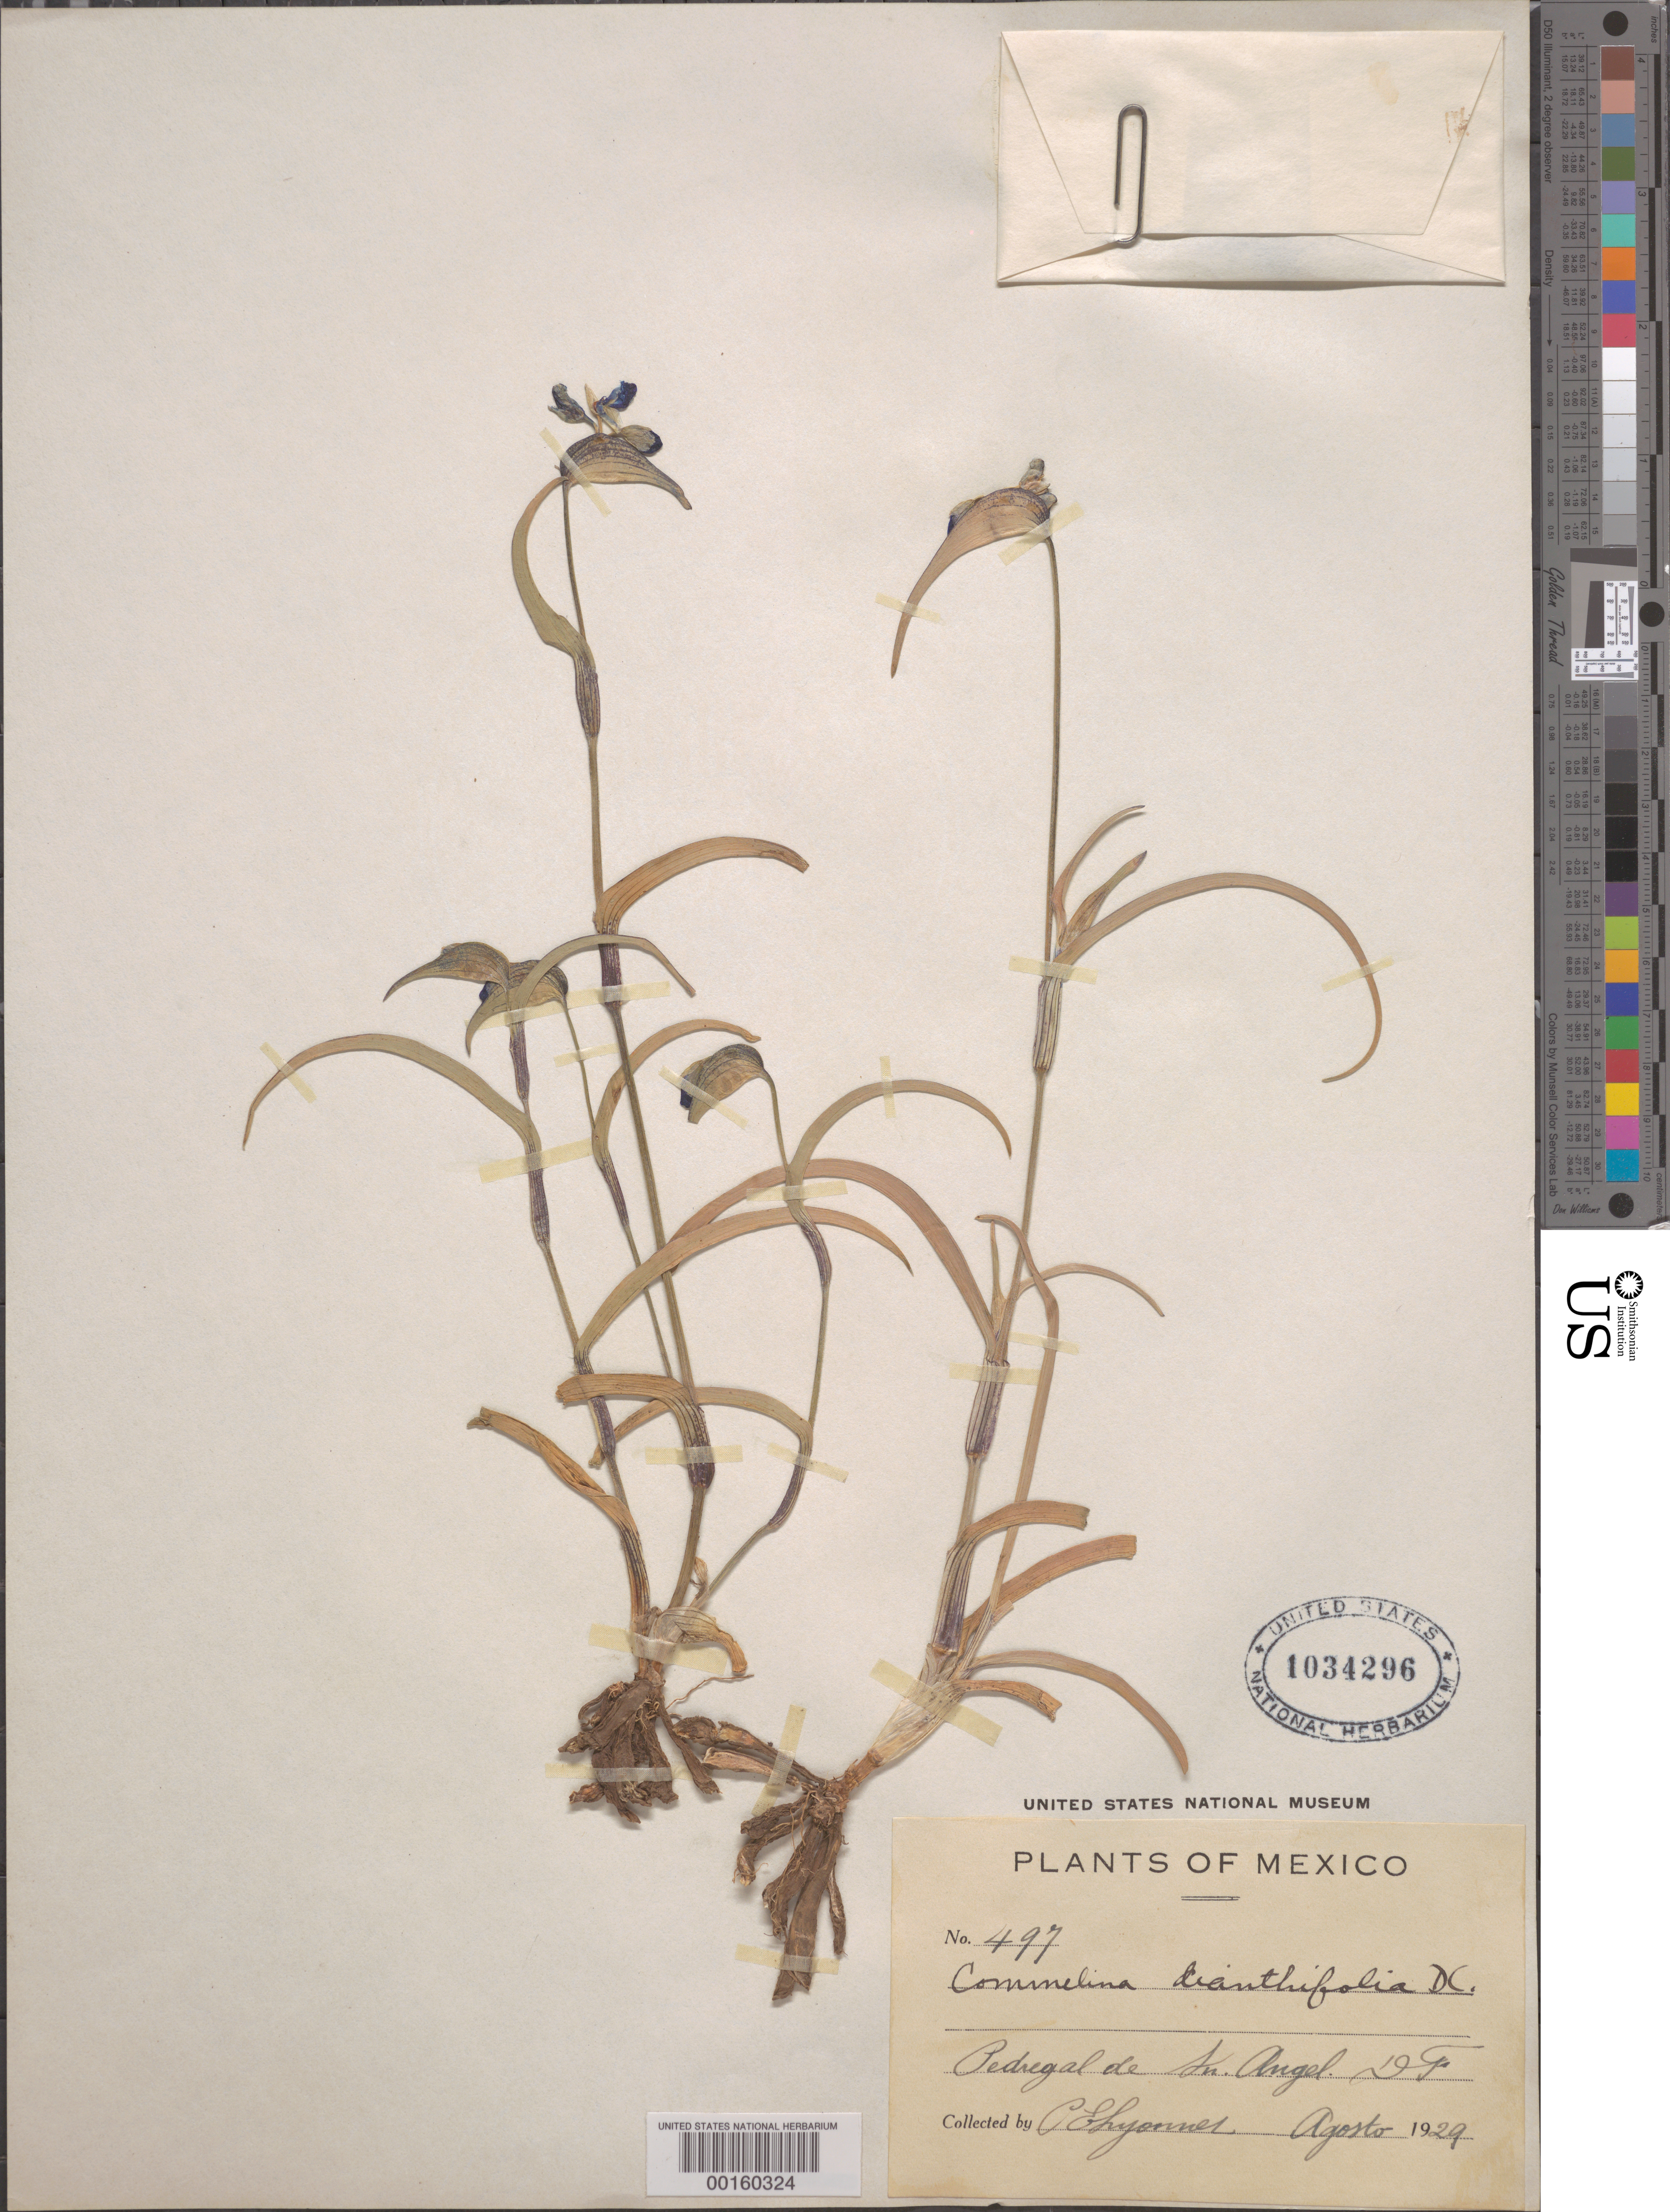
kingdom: Plantae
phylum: Tracheophyta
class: Liliopsida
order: Commelinales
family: Commelinaceae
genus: Commelina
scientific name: Commelina dianthifolia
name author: Redouté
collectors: C. Ehyonner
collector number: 497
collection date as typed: Aug 1929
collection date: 1929-08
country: Mexico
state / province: Distrito Federal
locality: Pedregal de San Angel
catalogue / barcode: US 1034296